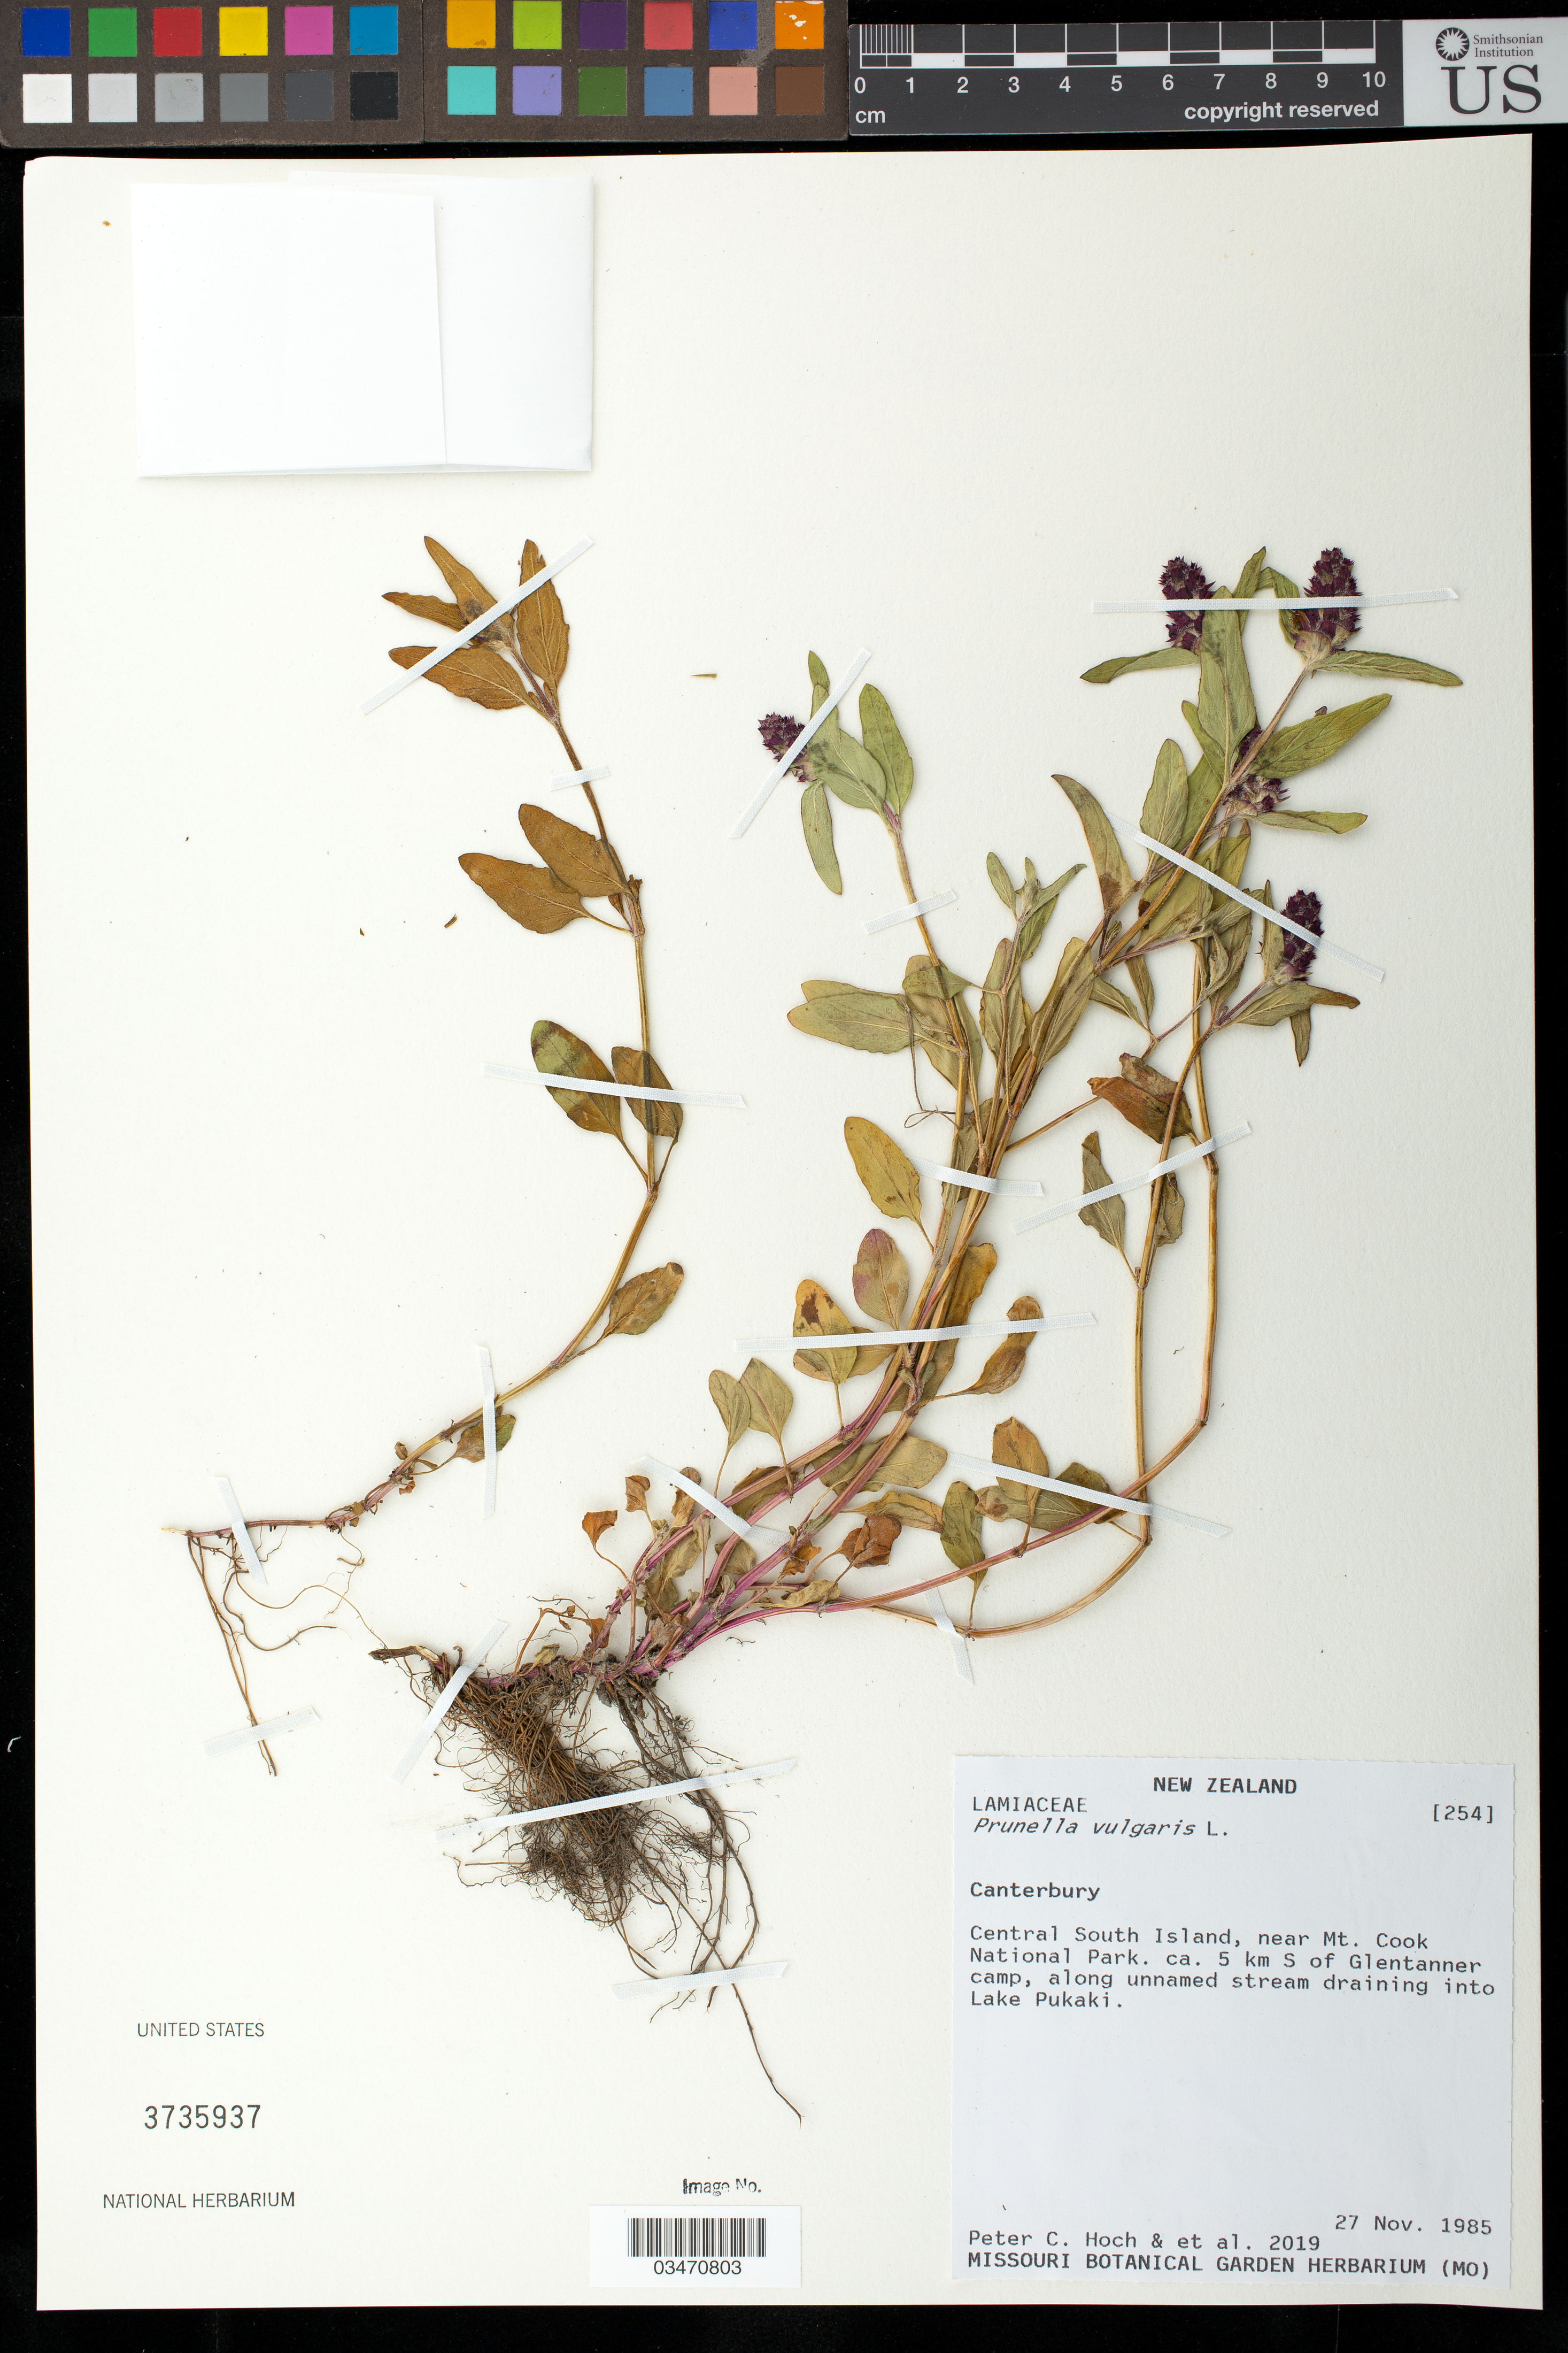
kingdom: Plantae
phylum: Tracheophyta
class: Magnoliopsida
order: Lamiales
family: Lamiaceae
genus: Prunella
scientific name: Prunella vulgaris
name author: L.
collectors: P. C. Hoch & et al.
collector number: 2019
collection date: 1985-11-22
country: New Zealand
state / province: Canterbury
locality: Central South Island, Mt. Lyndon.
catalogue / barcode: US 3735937